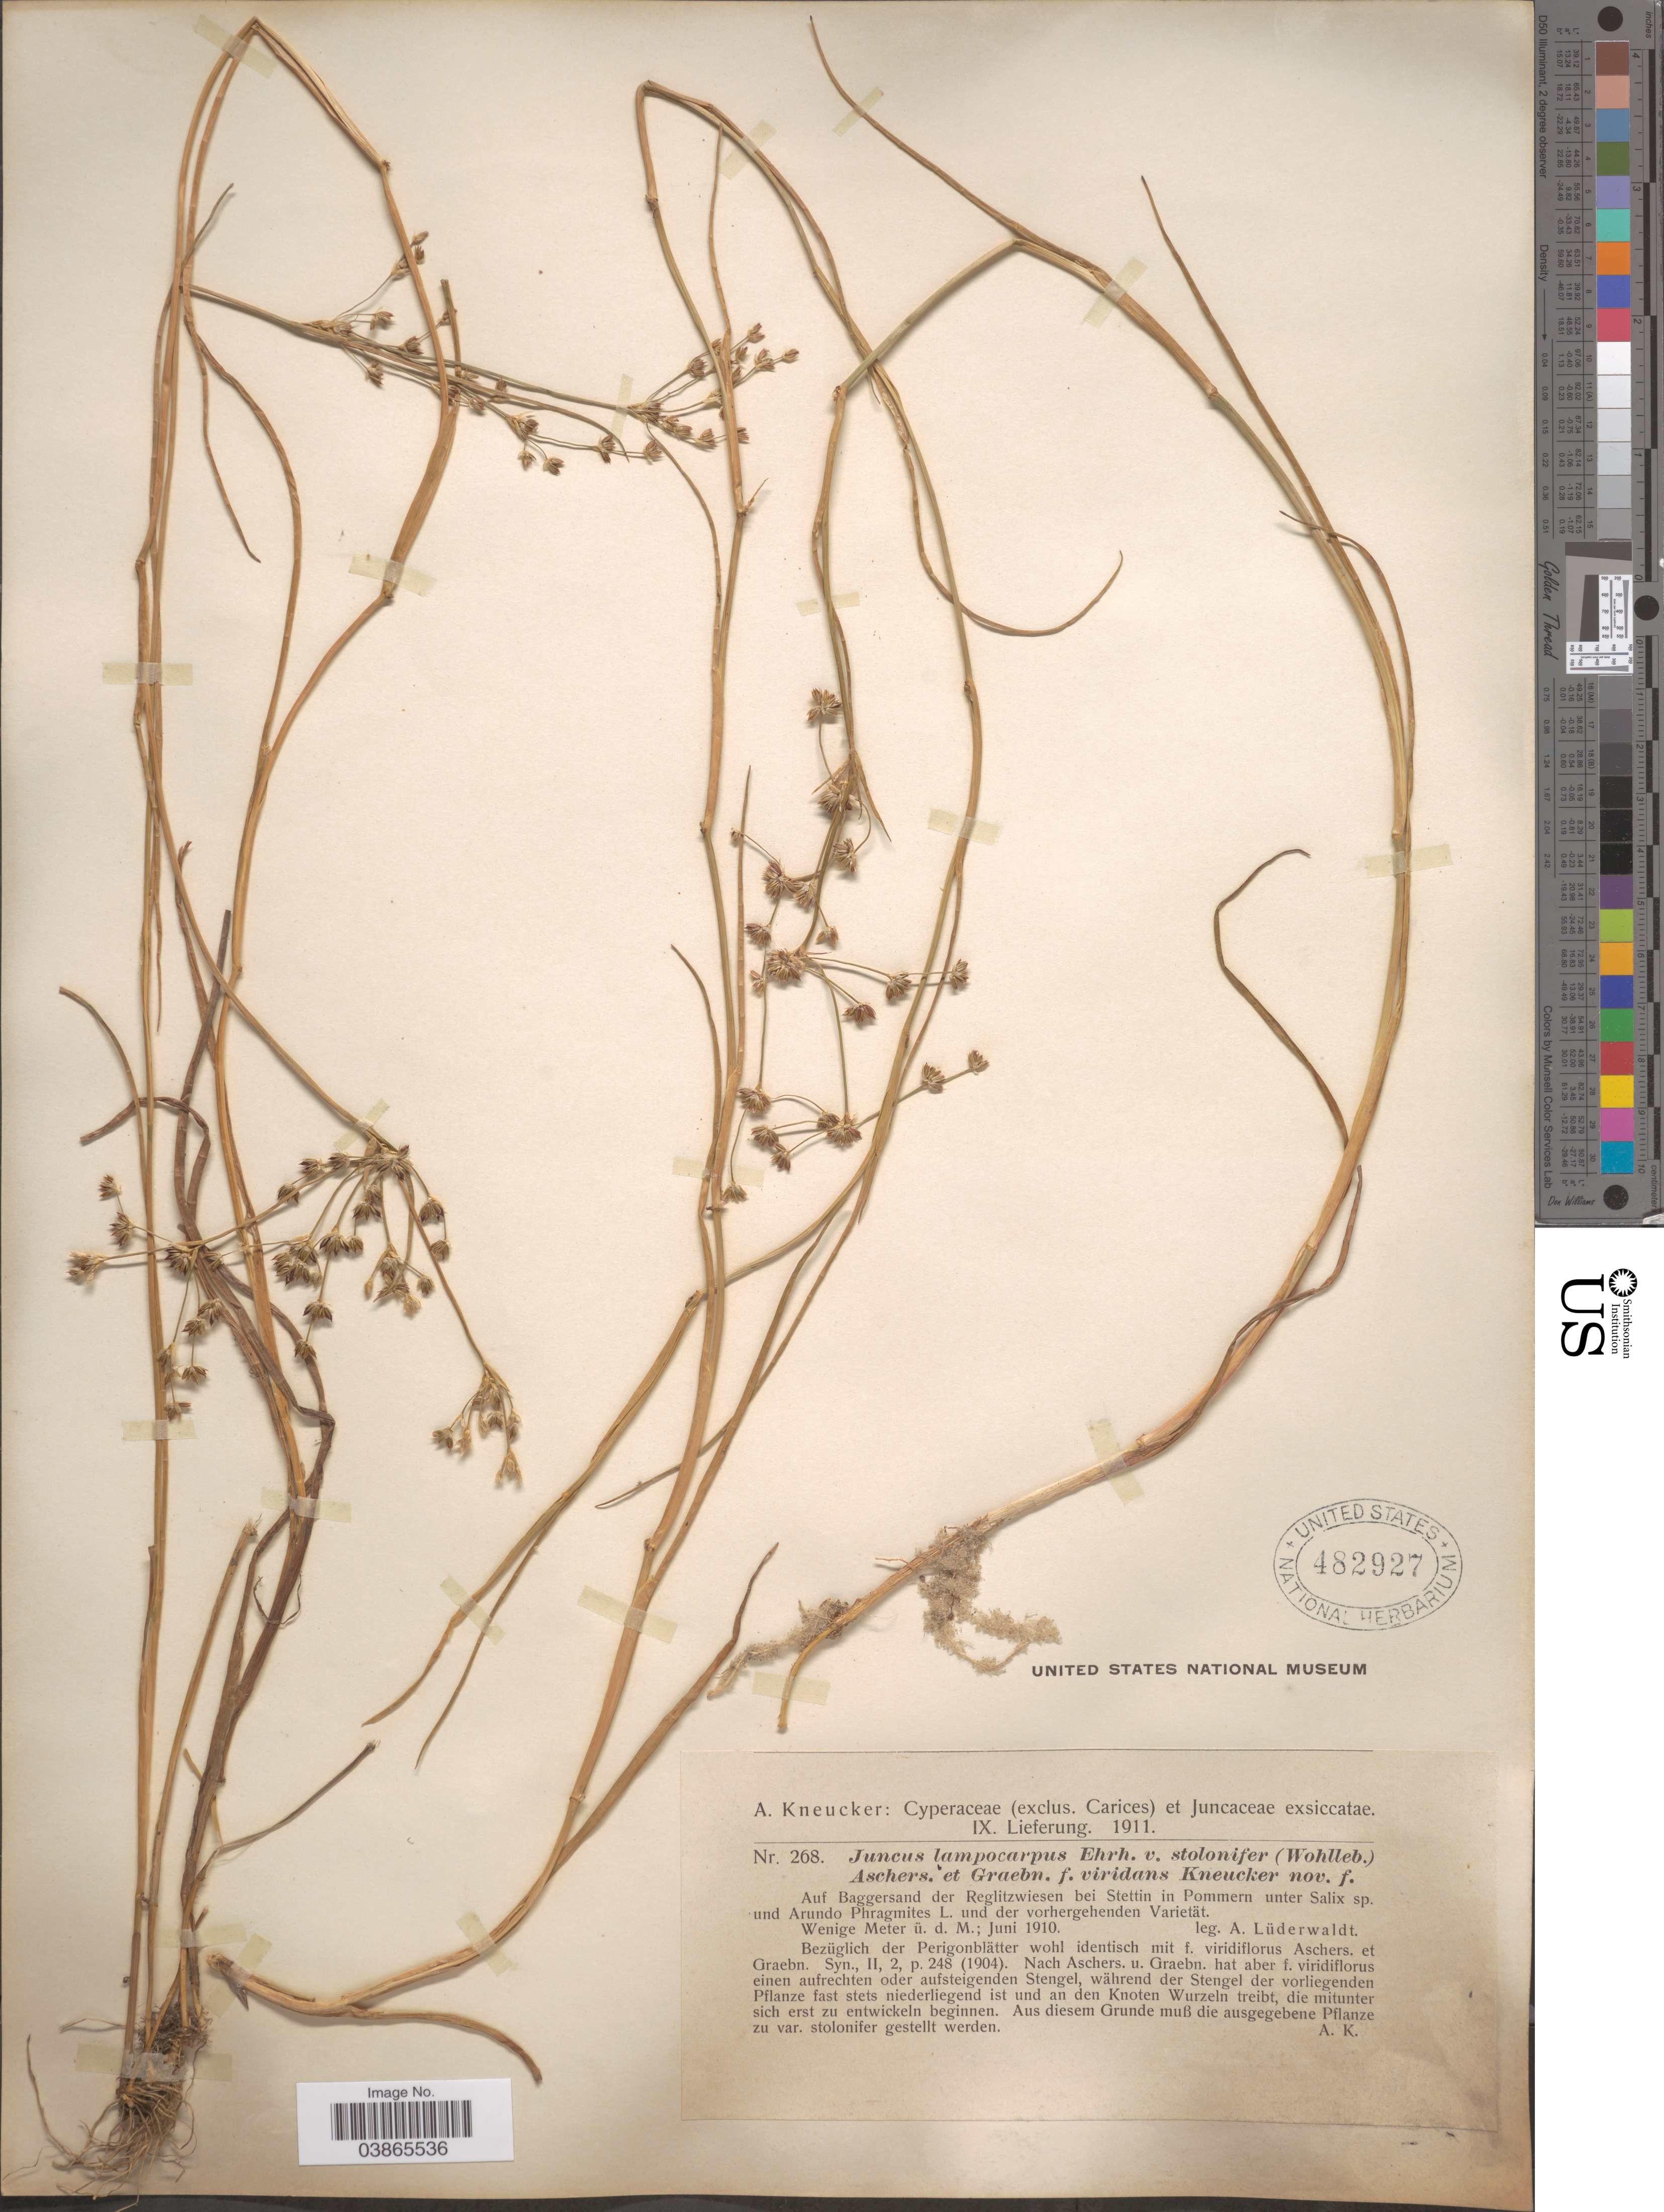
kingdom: Plantae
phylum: Tracheophyta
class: Liliopsida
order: Poales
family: Juncaceae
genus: Juncus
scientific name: Juncus lampocarpus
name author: Ehrh.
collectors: A. Lüderwaldt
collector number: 268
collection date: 1910-06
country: Poland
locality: Auf Baggersand der Reglitzwiesen bei Stettin in Pommern unter Salix sp. und Arundo Phragmites L. und der vorhergehenden Varietät.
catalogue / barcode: US 482927